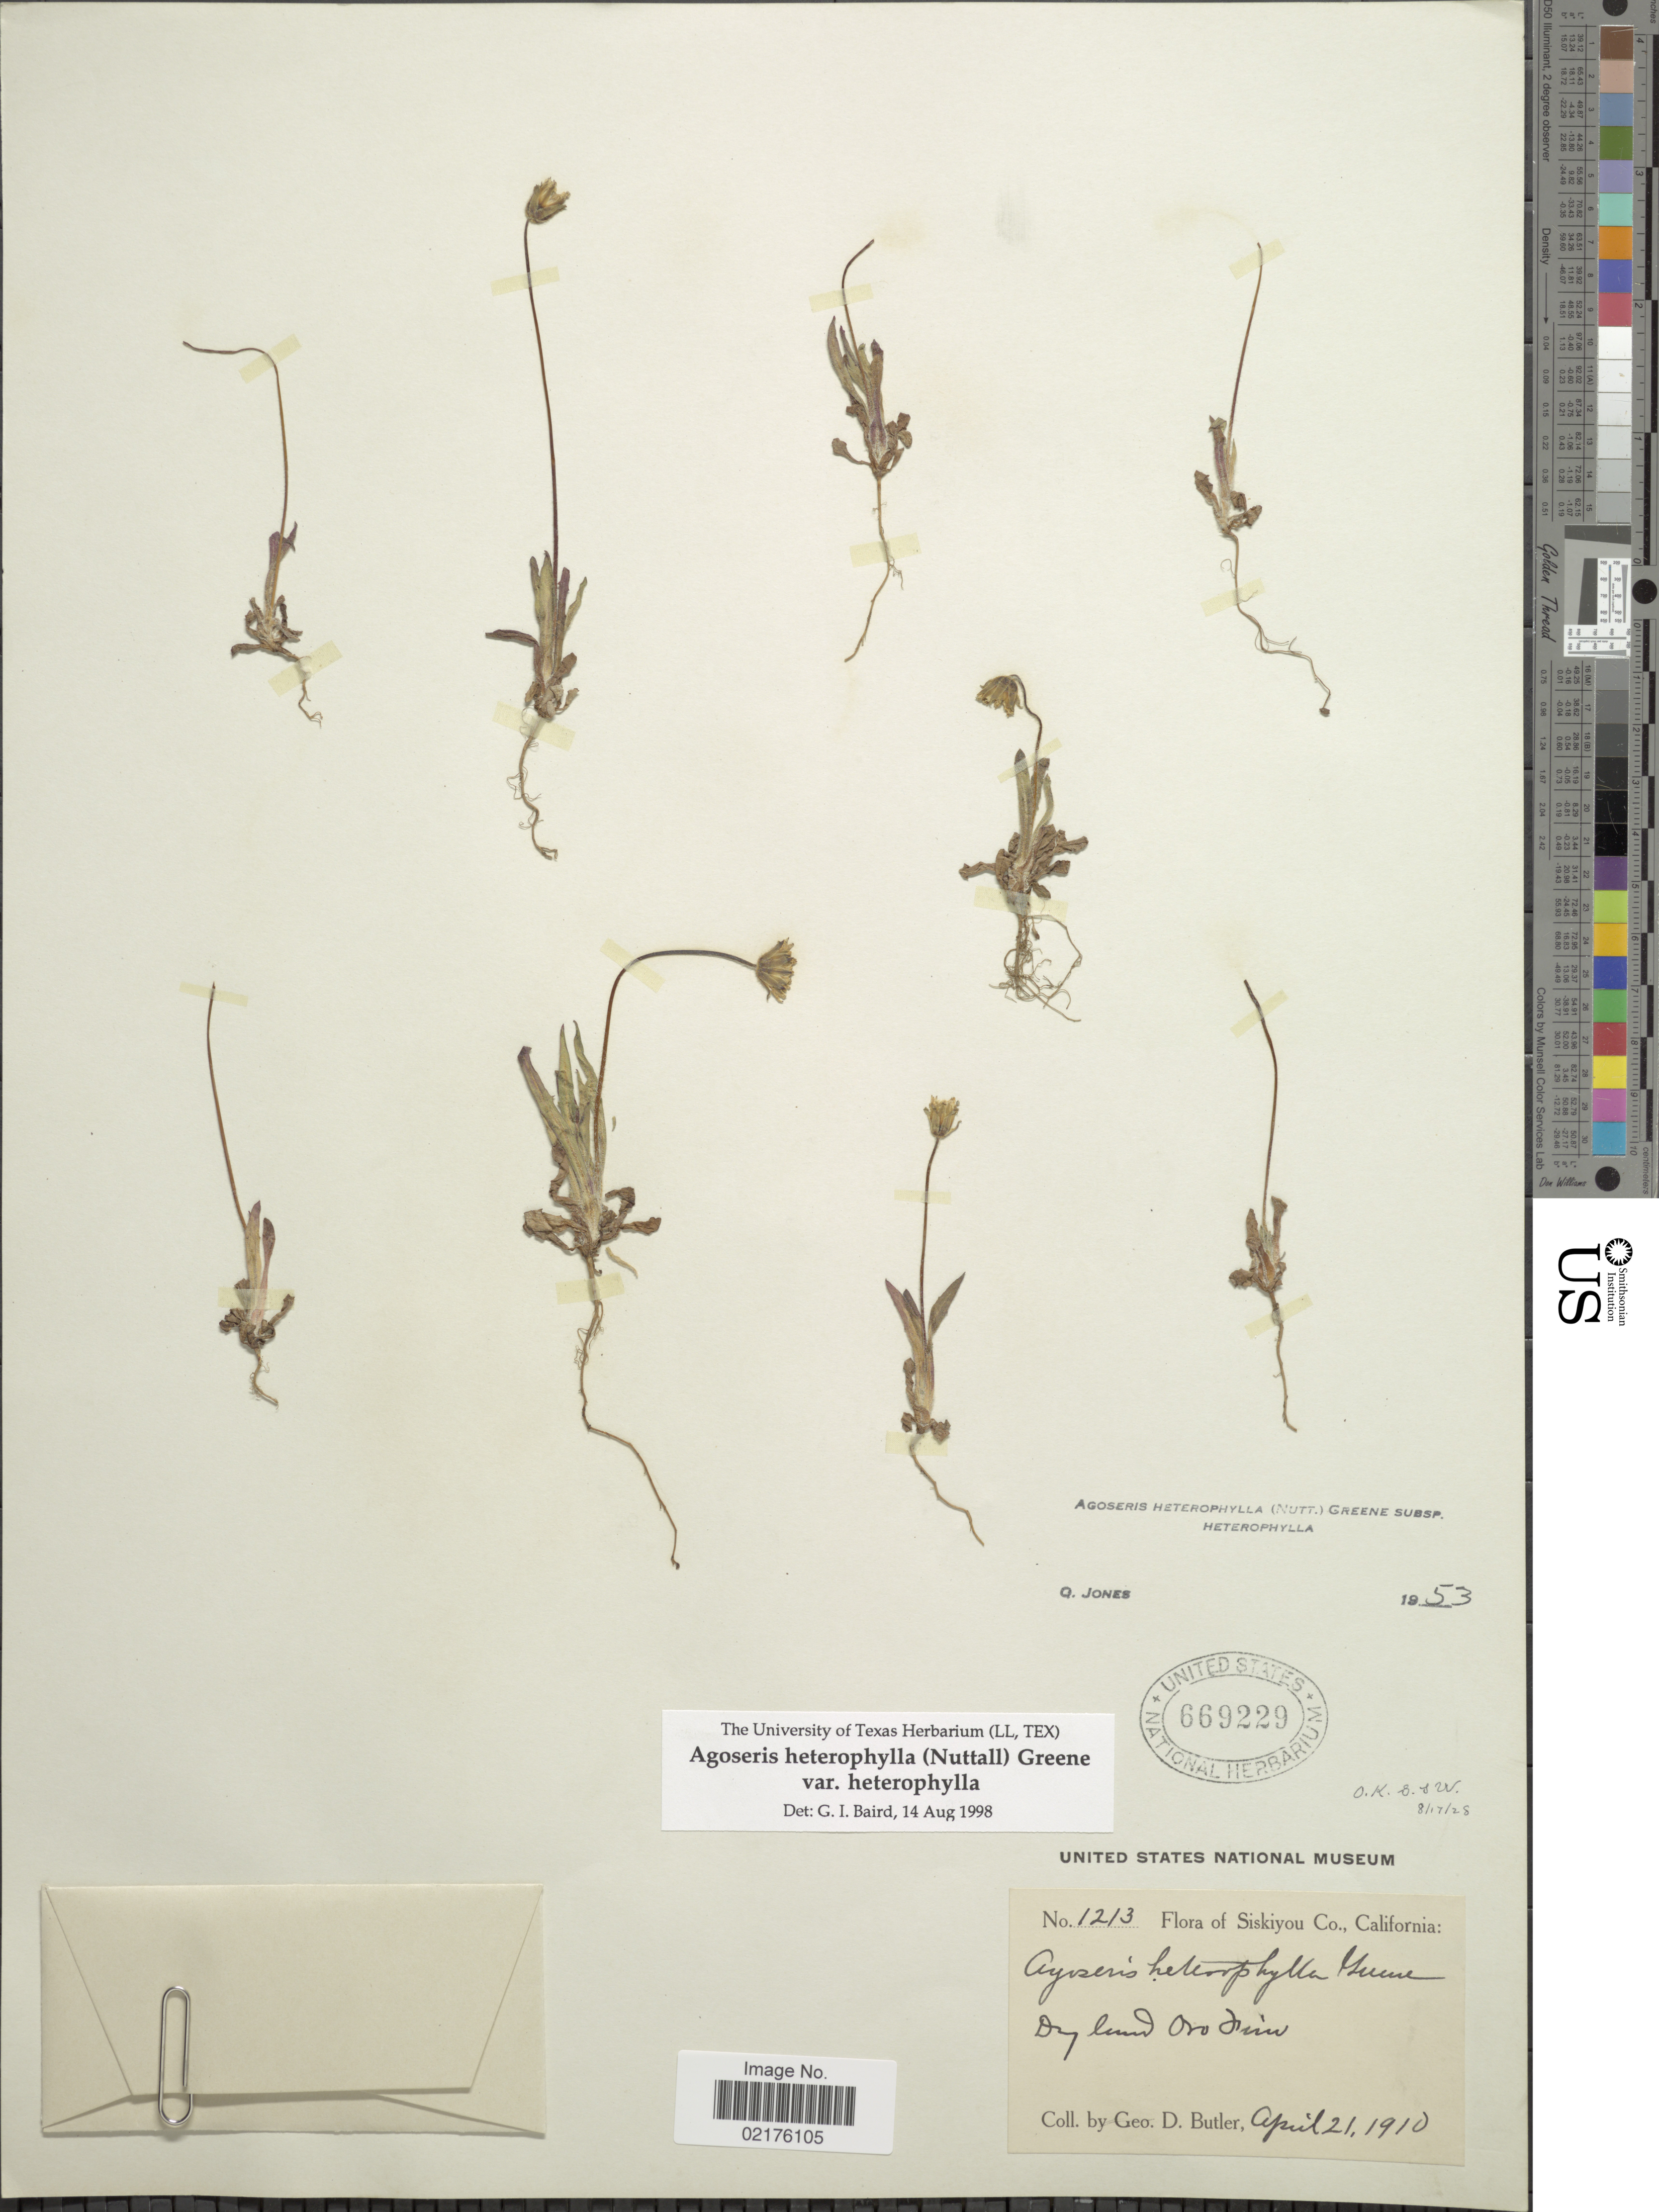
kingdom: Plantae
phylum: Tracheophyta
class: Magnoliopsida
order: Asterales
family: Asteraceae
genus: Agoseris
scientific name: Agoseris heterophylla subsp. heterophylla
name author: (Nutt.) Greene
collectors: G. D. Butler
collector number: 1213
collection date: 1910-04-21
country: United States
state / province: California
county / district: Siskiyou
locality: Siskiyou Co., California, Dry land, Oro Fino.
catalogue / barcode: US 669229